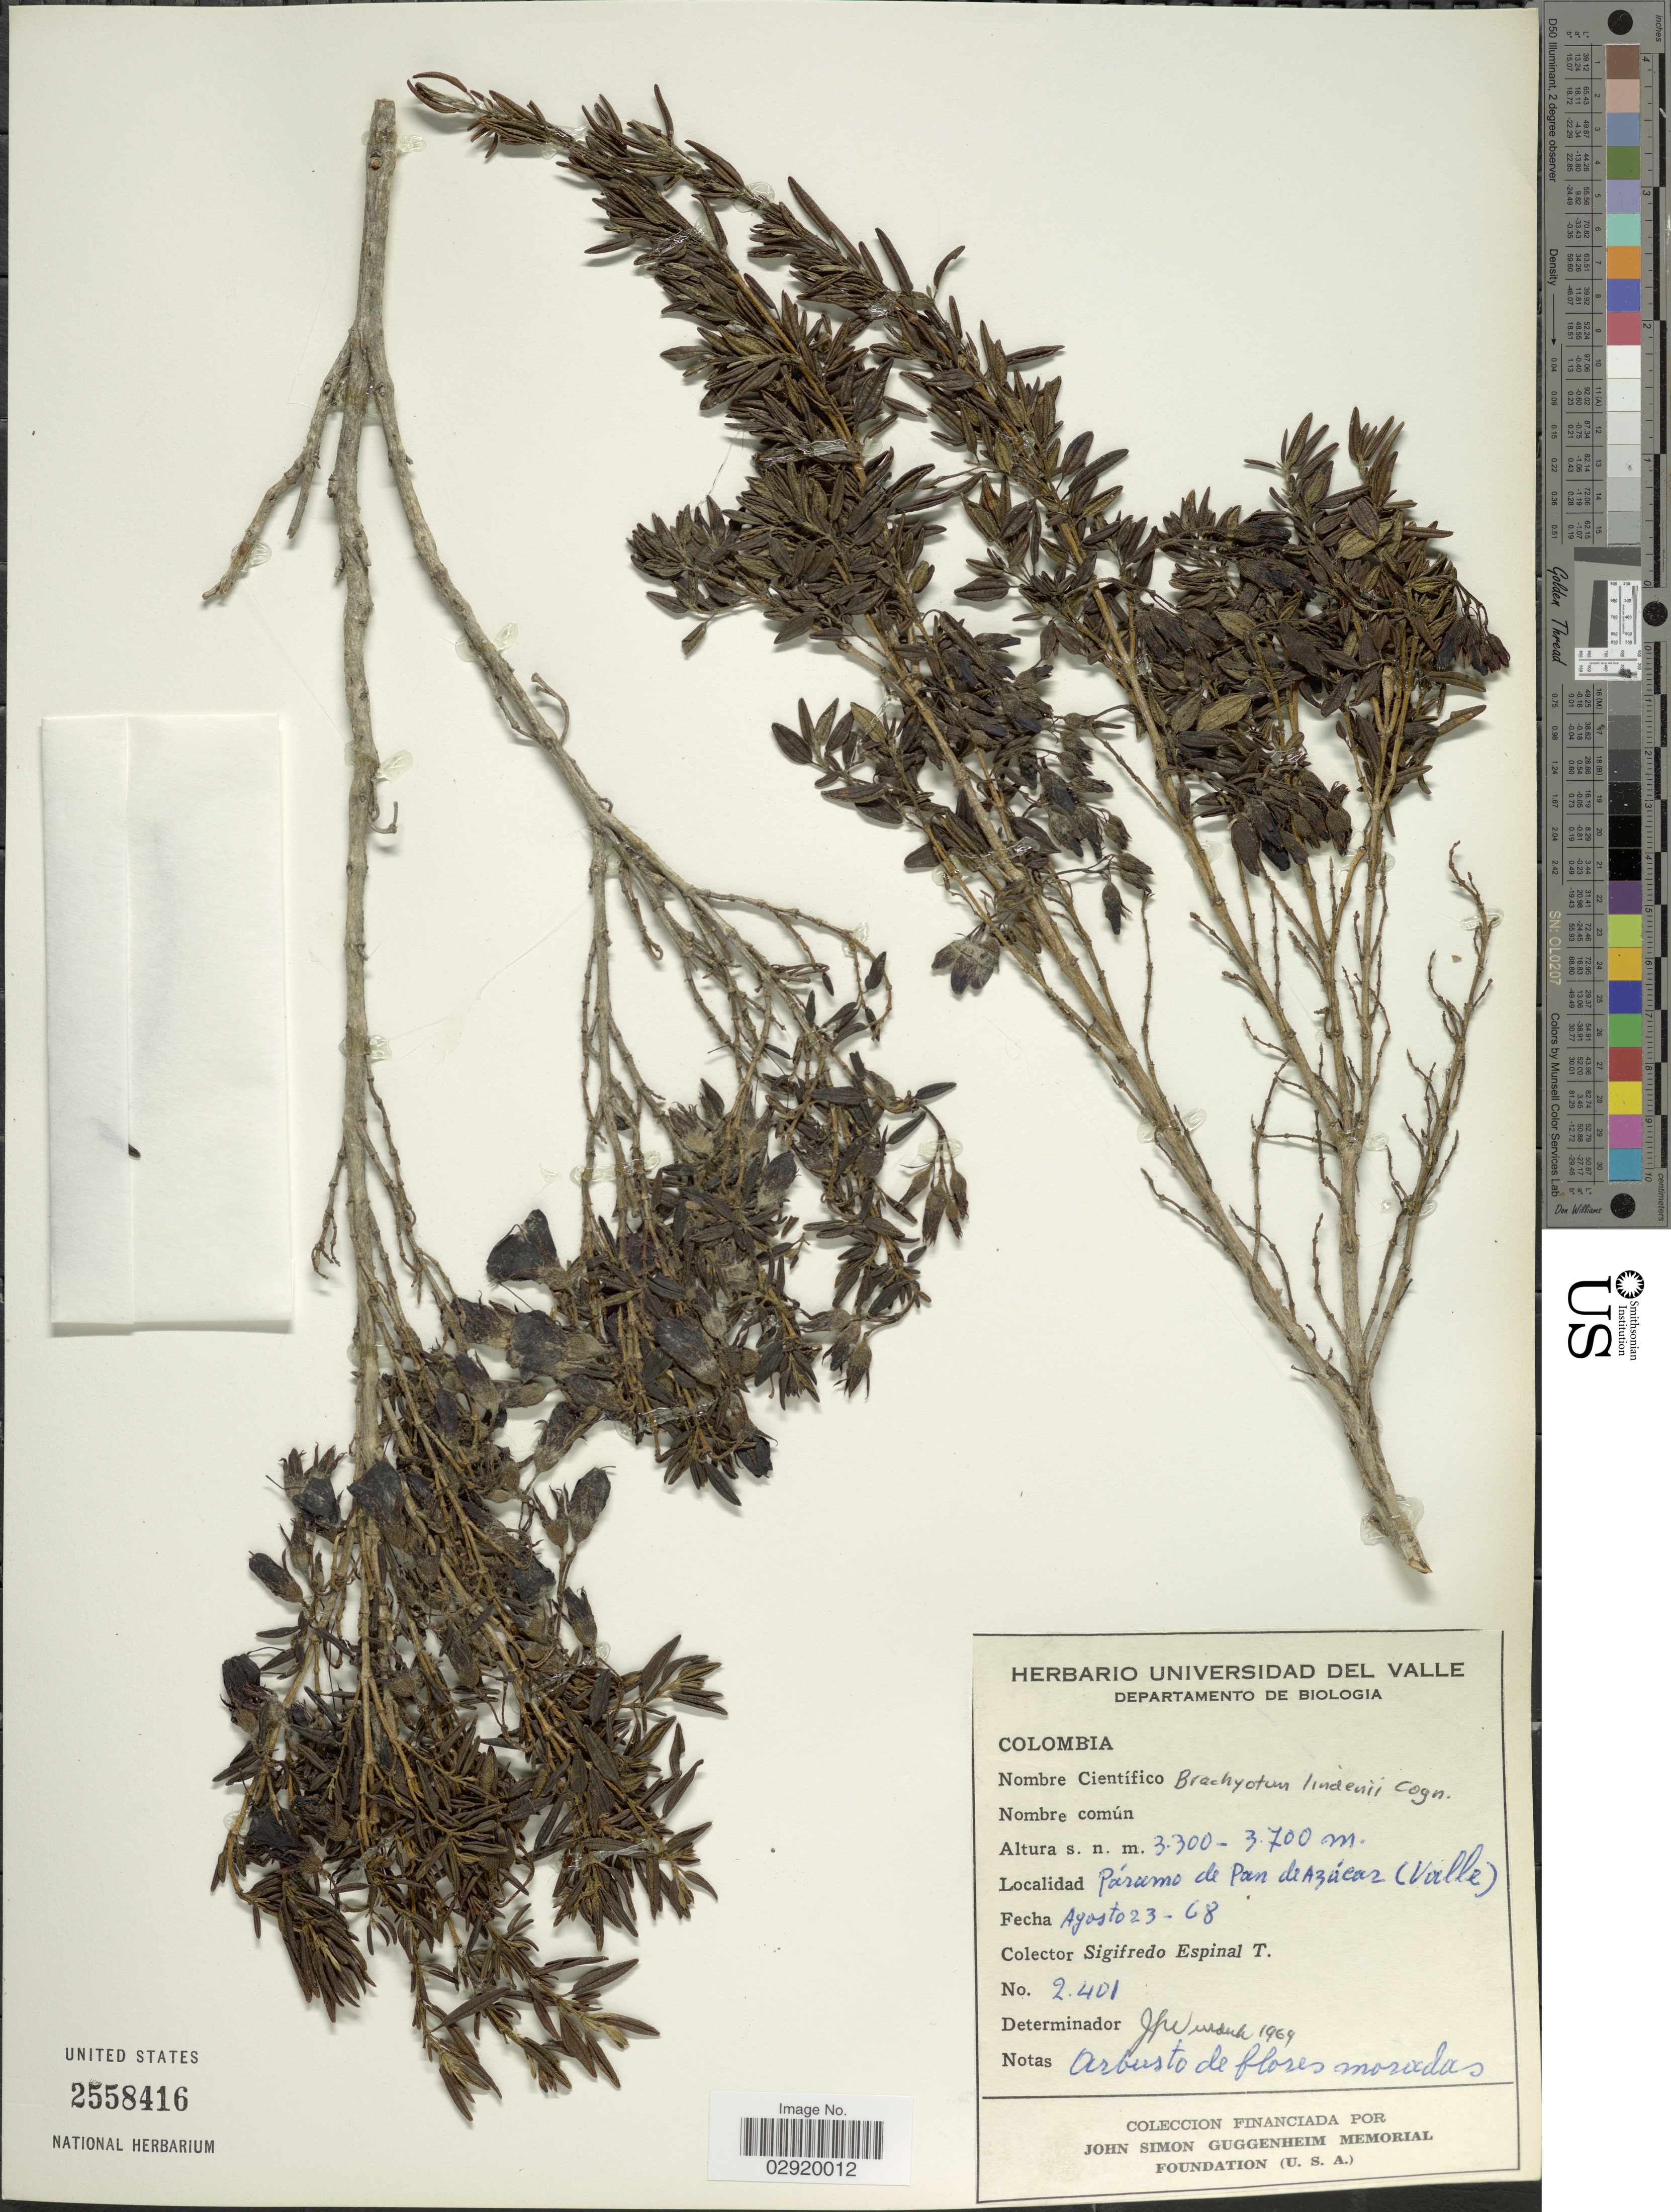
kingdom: Plantae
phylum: Tracheophyta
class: Magnoliopsida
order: Myrtales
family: Melastomataceae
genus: Brachyotum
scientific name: Brachyotum lindenii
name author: Cogn.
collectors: S. Espinal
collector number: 2401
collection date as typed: Transcribed d/m/y: 23/8/68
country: Colombia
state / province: Valle del Cauca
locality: Páramo de Pan de Azácar (Valle).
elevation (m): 3300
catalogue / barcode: US 2558416